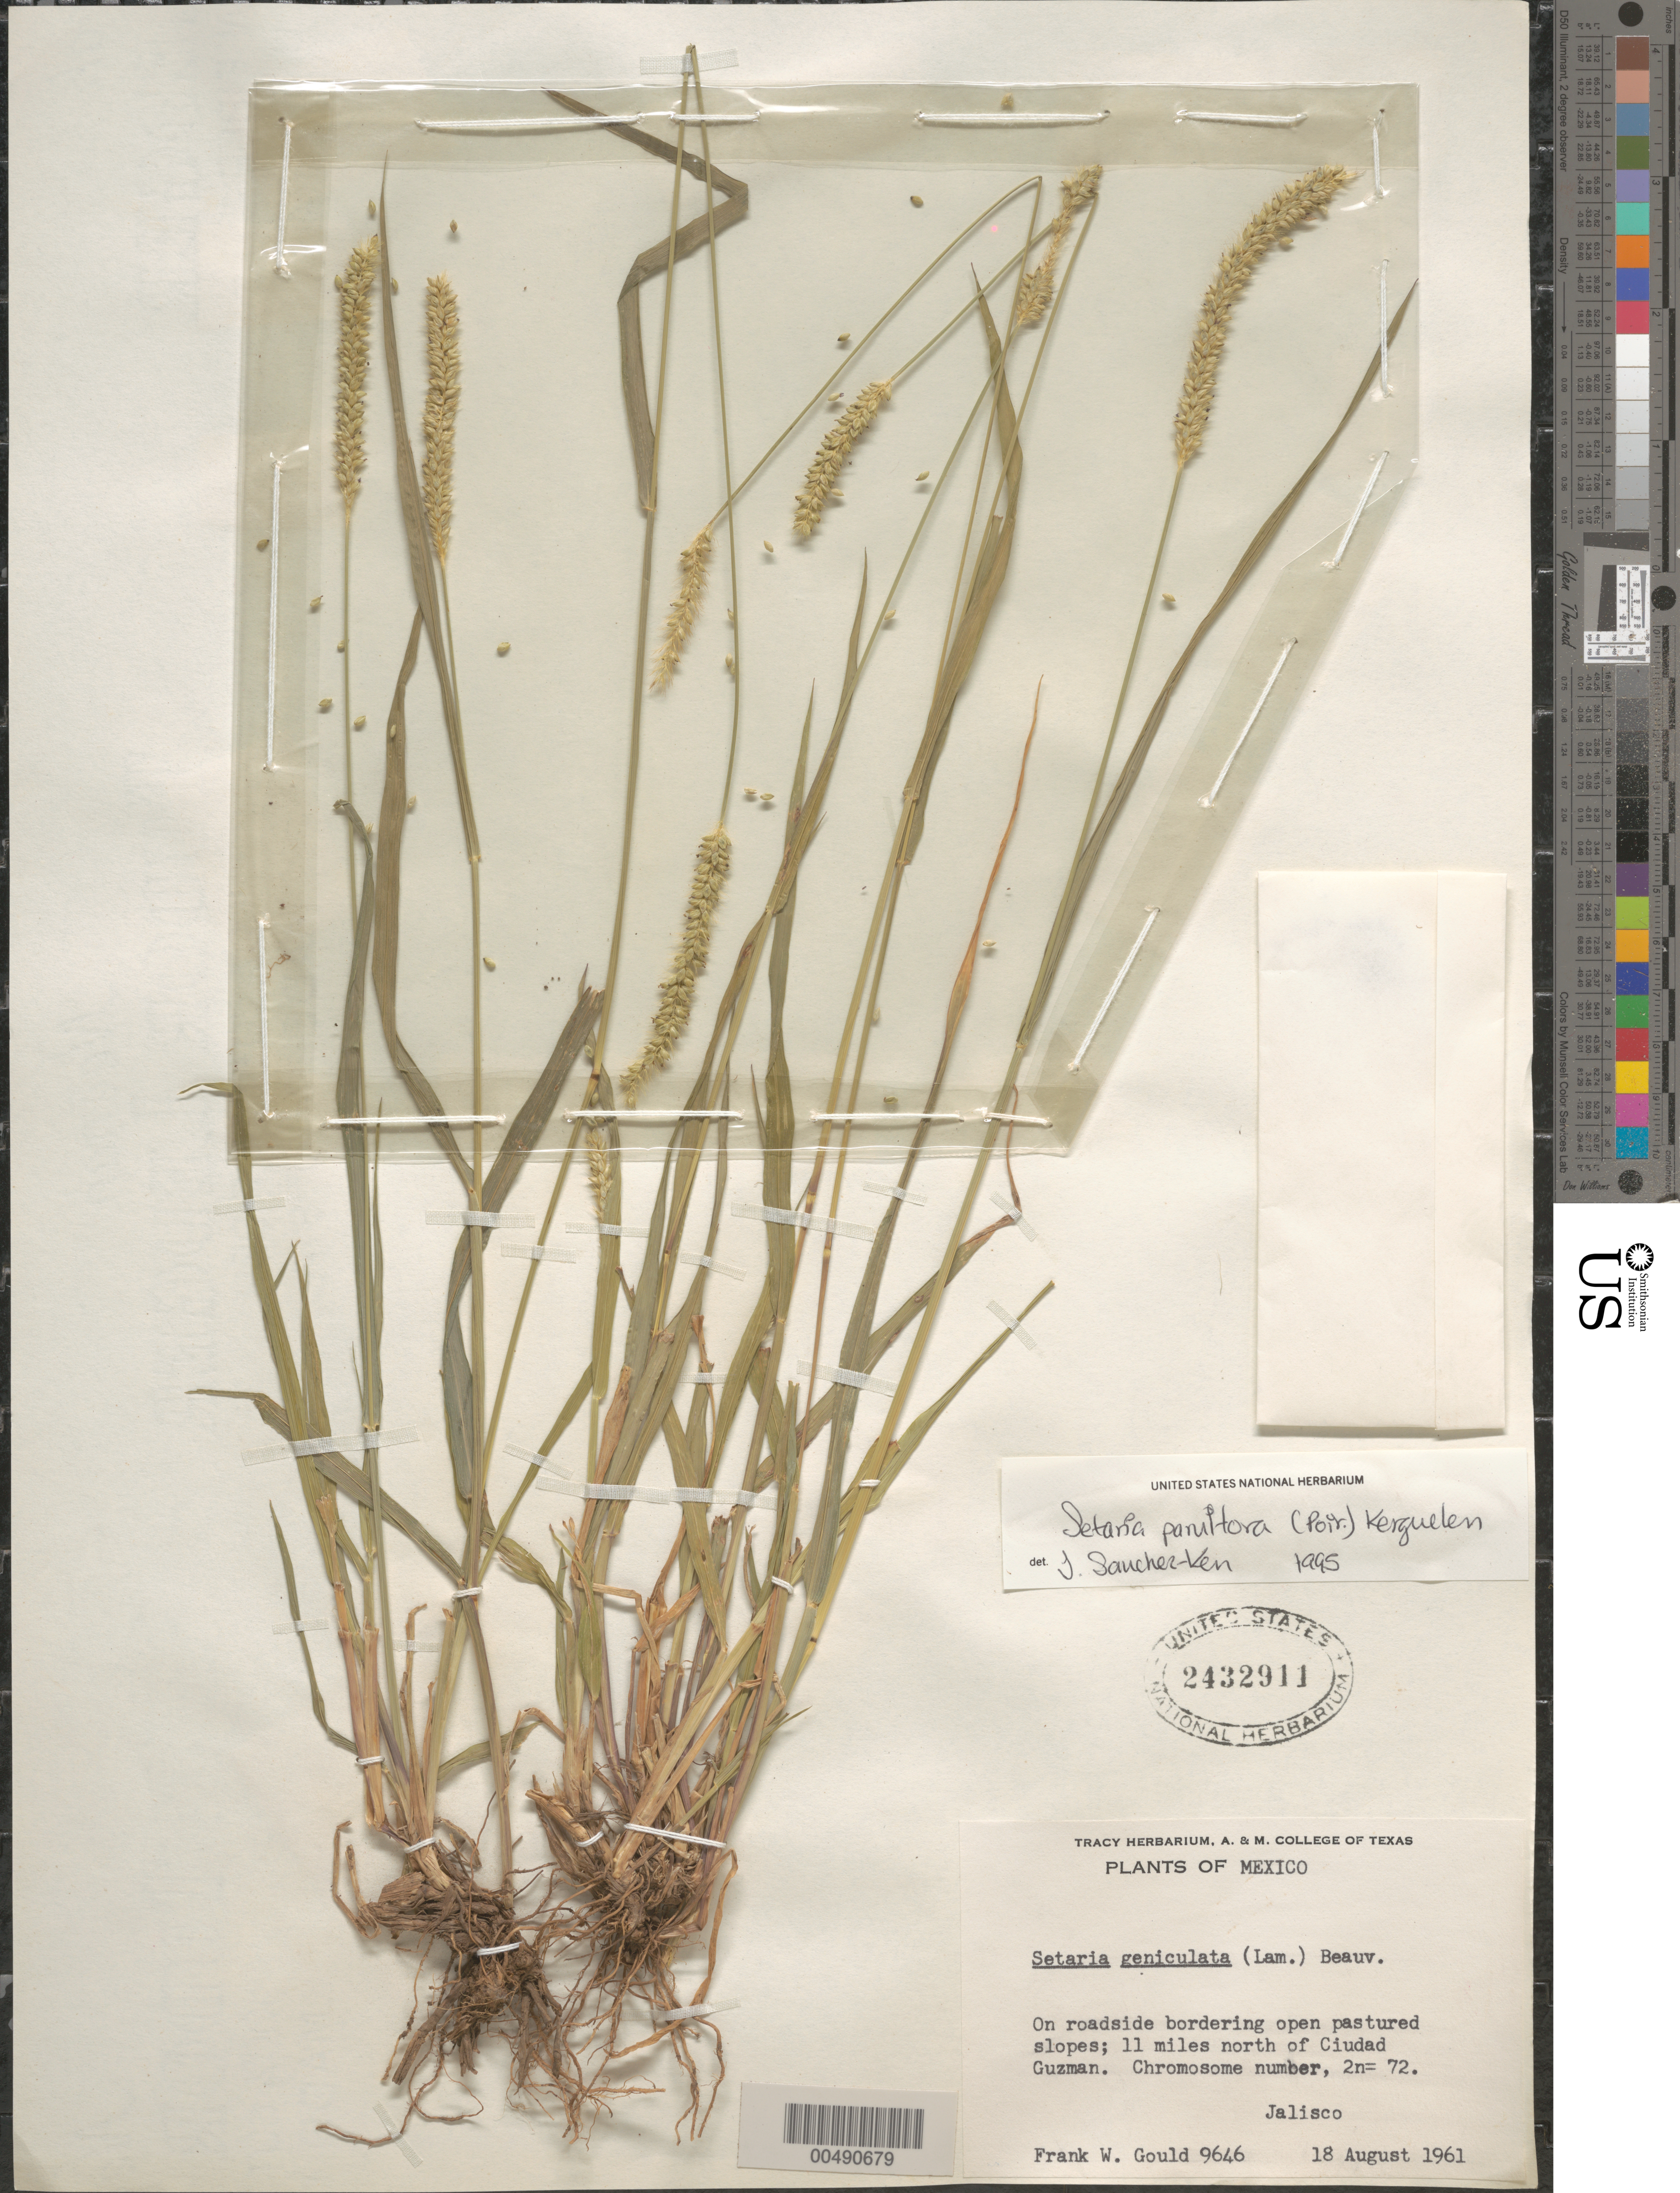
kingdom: Plantae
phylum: Tracheophyta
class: Liliopsida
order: Poales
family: Poaceae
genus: Setaria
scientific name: Setaria parviflora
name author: (Poir.) Kerguélen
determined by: Sánchez-Ken, J. G.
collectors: F. W. Gould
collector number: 9646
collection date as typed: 18 Aug 1961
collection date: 1961-08-18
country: Mexico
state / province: Jalisco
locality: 11 mi N of Ciudad Guzmán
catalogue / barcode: US 2432911